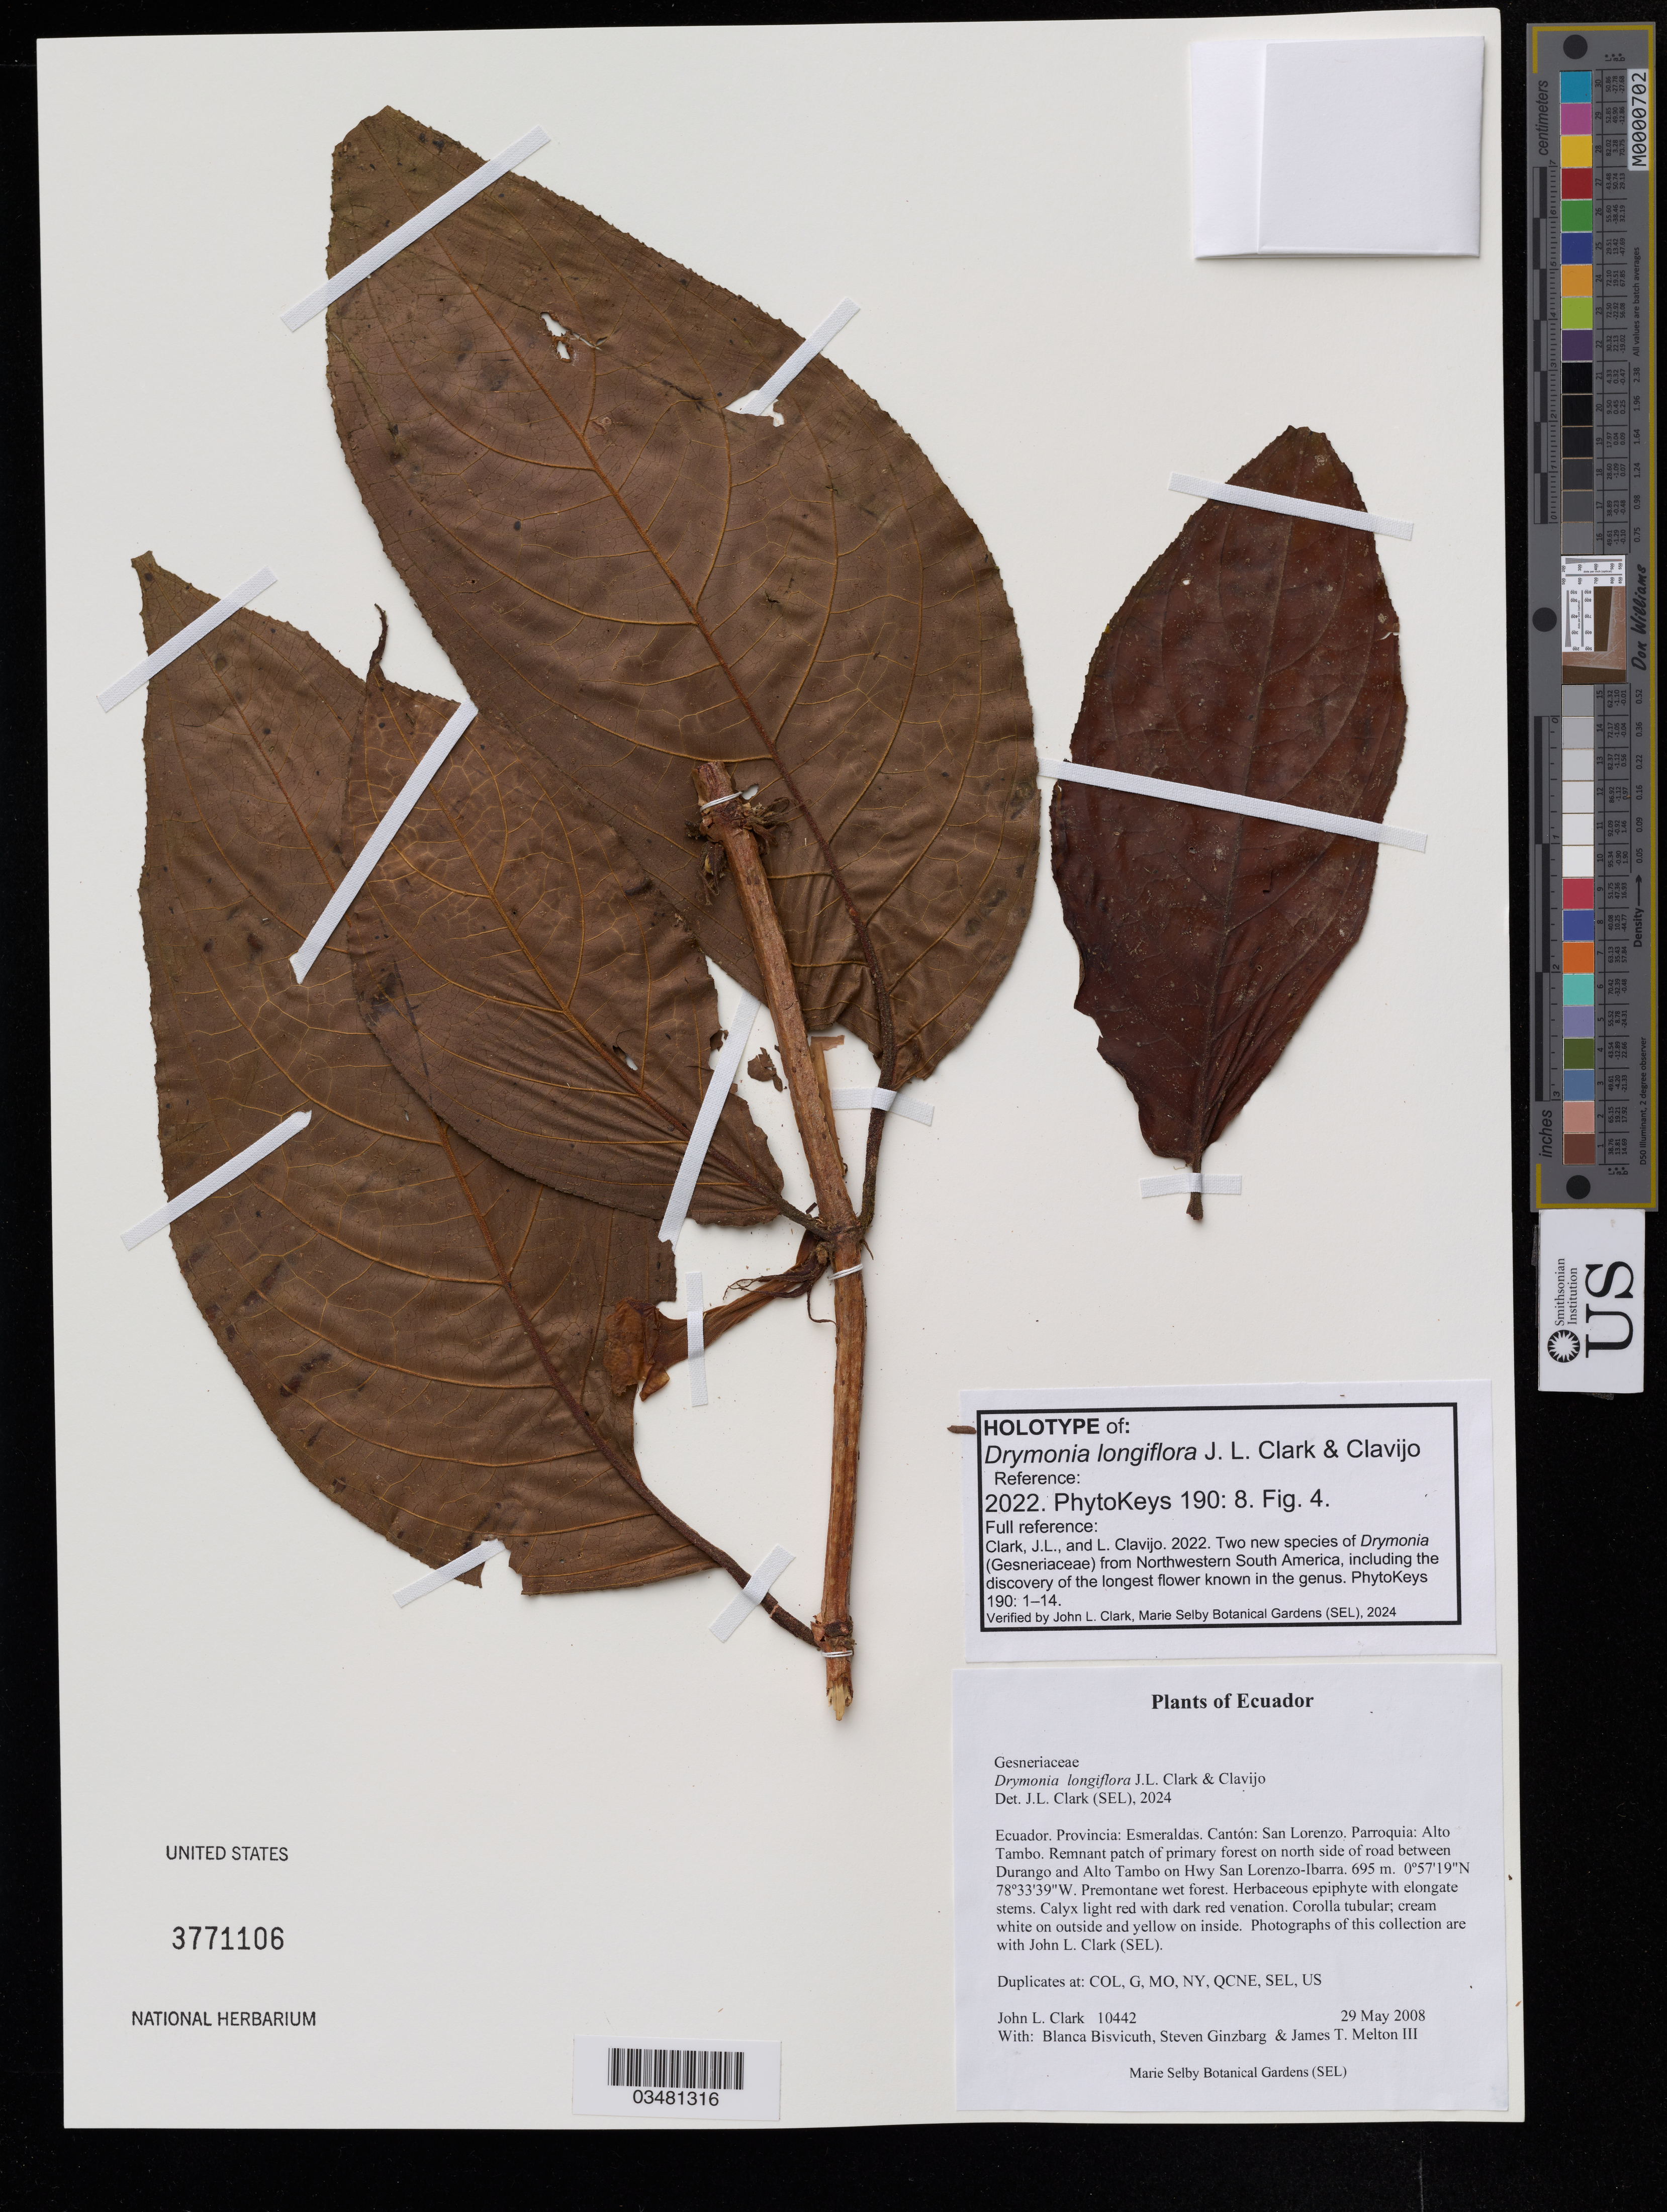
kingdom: Plantae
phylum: Tracheophyta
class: Magnoliopsida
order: Lamiales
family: Gesneriaceae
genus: Drymonia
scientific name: Drymonia longiflora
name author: J.L. Clark & Clavijo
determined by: Clark, John L., (UNITED STATES)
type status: Holotype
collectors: J. L. Clark, B. Bisvicuth, S. Ginzbarg & J. Melton III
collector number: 10442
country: Ecuador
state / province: Esmeraldas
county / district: San Lorenzo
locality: Parroquia: Alto Tambo. North side of road between Durango and Alto Tambo on Hwy San Lorenzo-Ibarra.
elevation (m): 695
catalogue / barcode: US 3771106